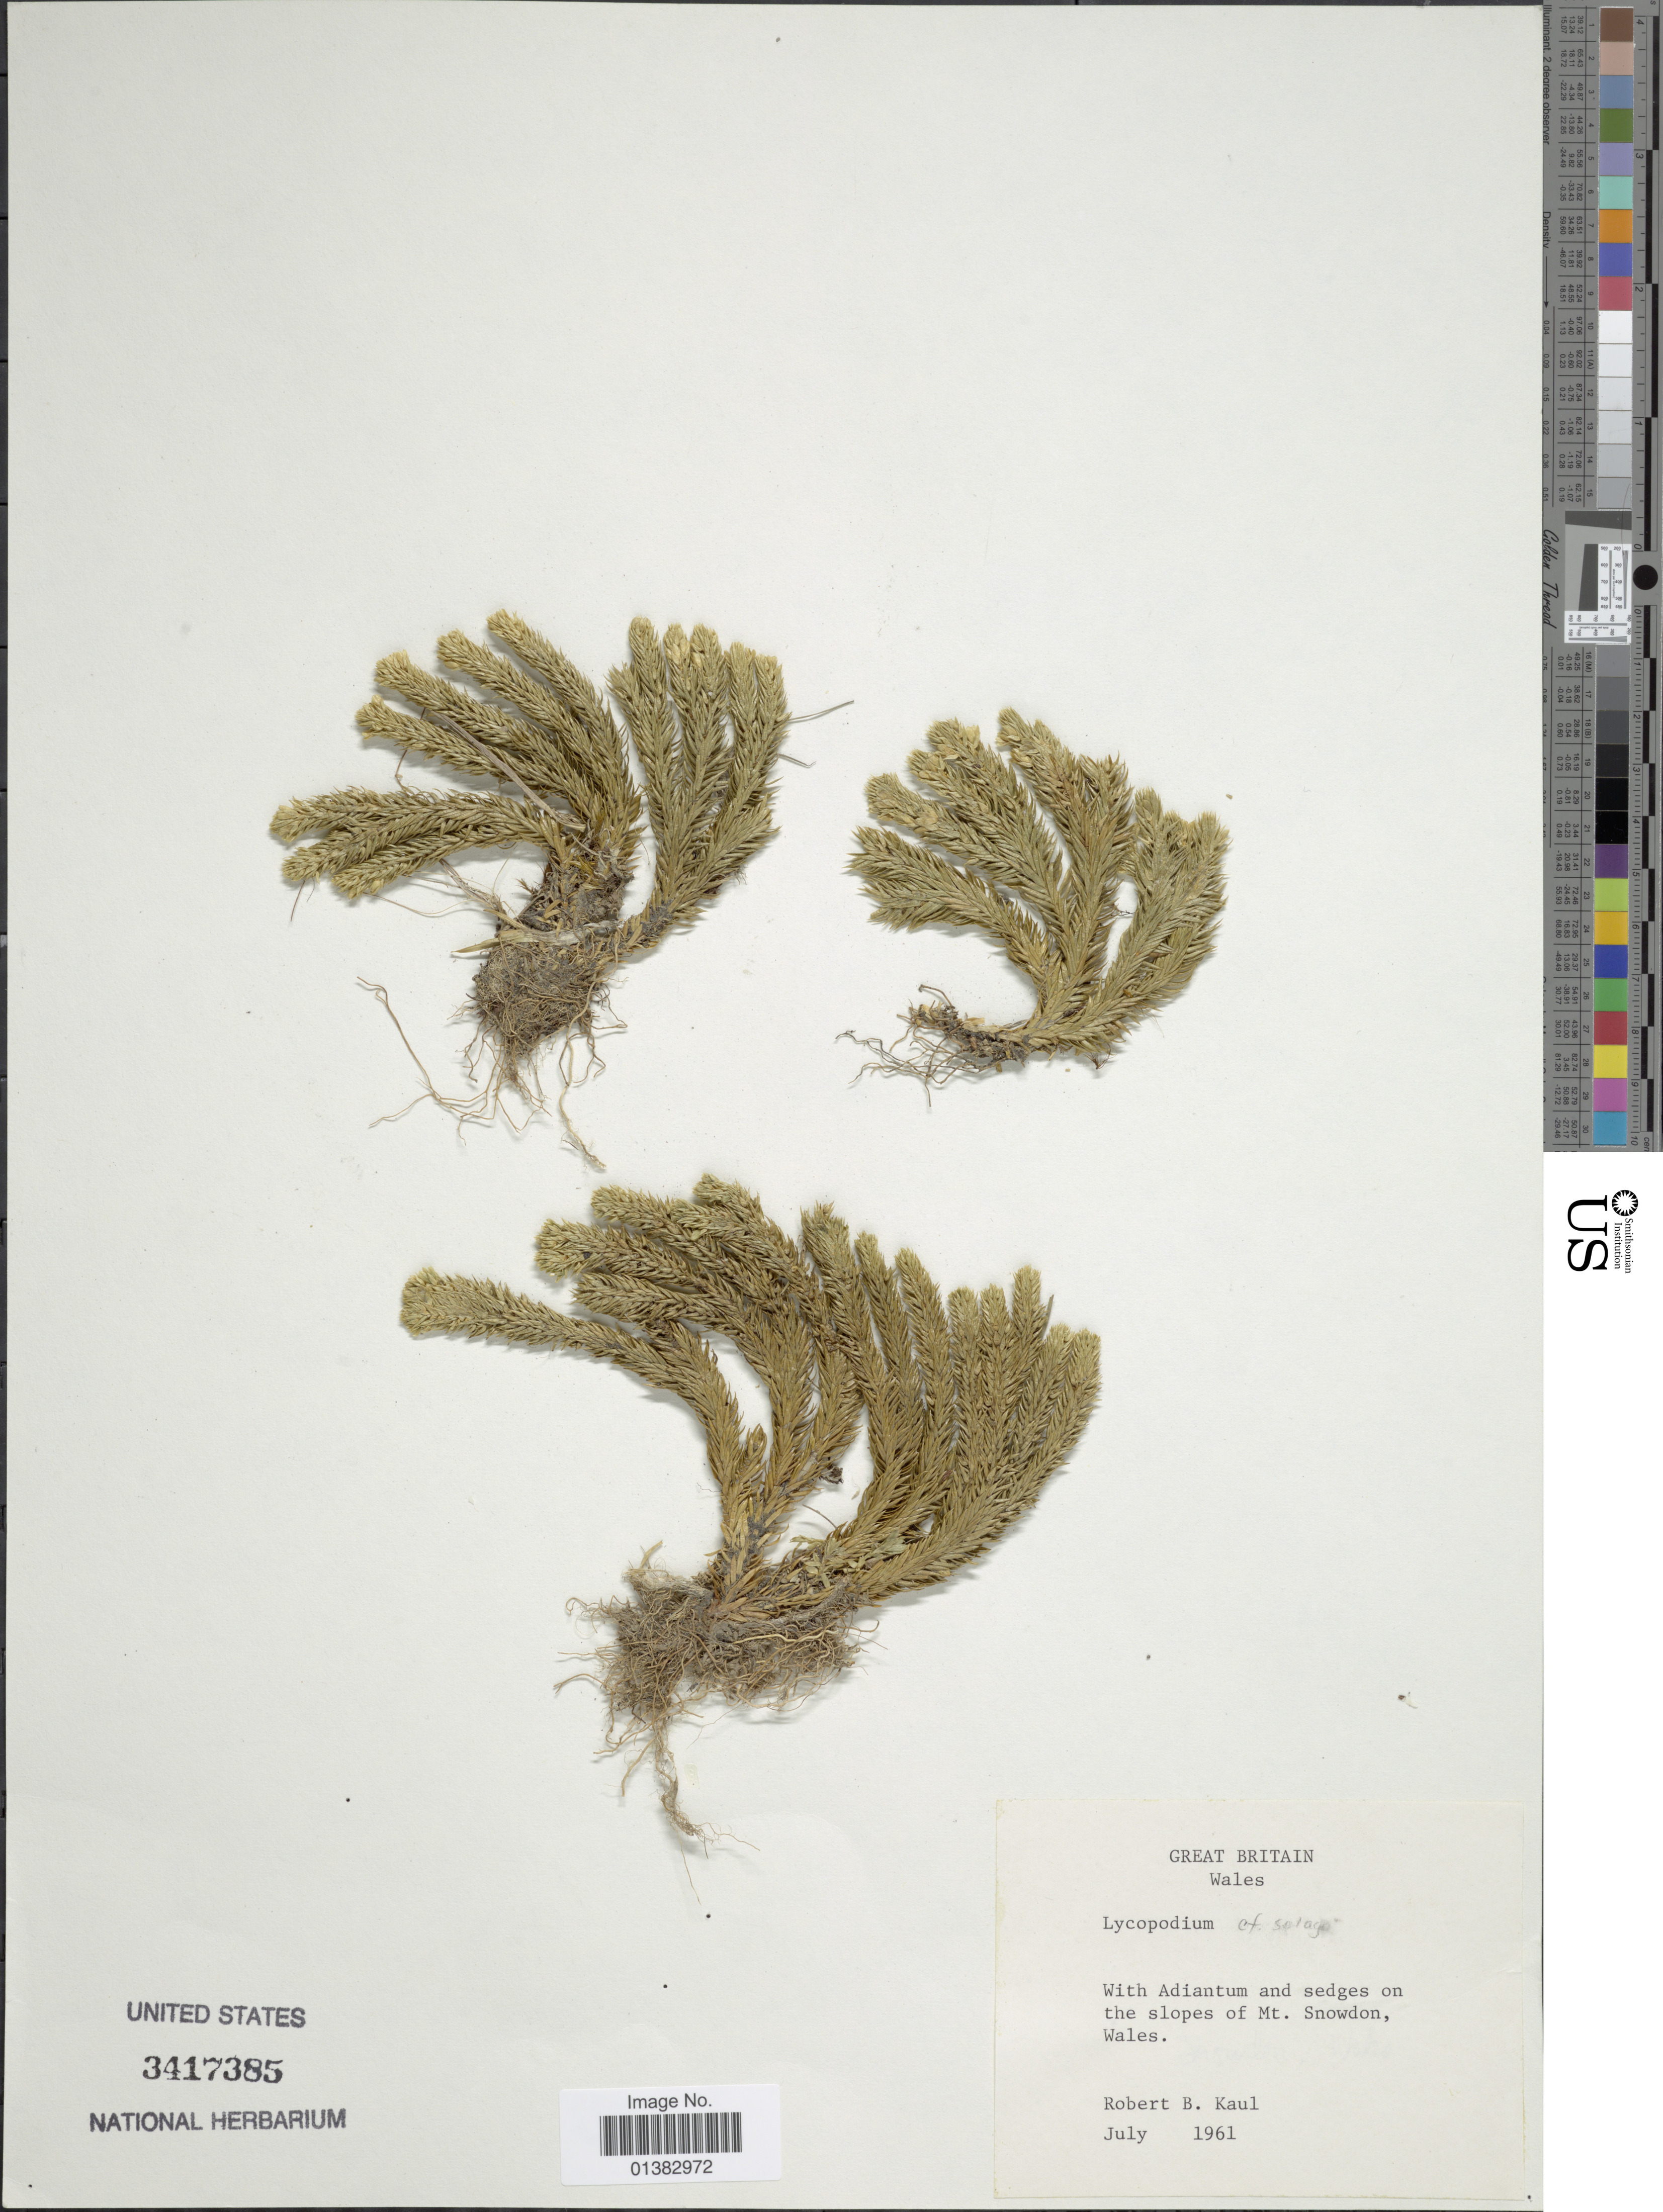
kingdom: Plantae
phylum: Tracheophyta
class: Lycopodiopsida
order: Lycopodiales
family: Lycopodiaceae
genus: Huperzia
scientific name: Huperzia selago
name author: (L.) Bernh. ex Schrank & Mart.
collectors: R. Kaul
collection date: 1961-07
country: United Kingdom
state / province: Wales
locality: Great Britain, with Adiantum and sedges on the slopes of Mt. Snowdon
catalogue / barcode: US 3417385